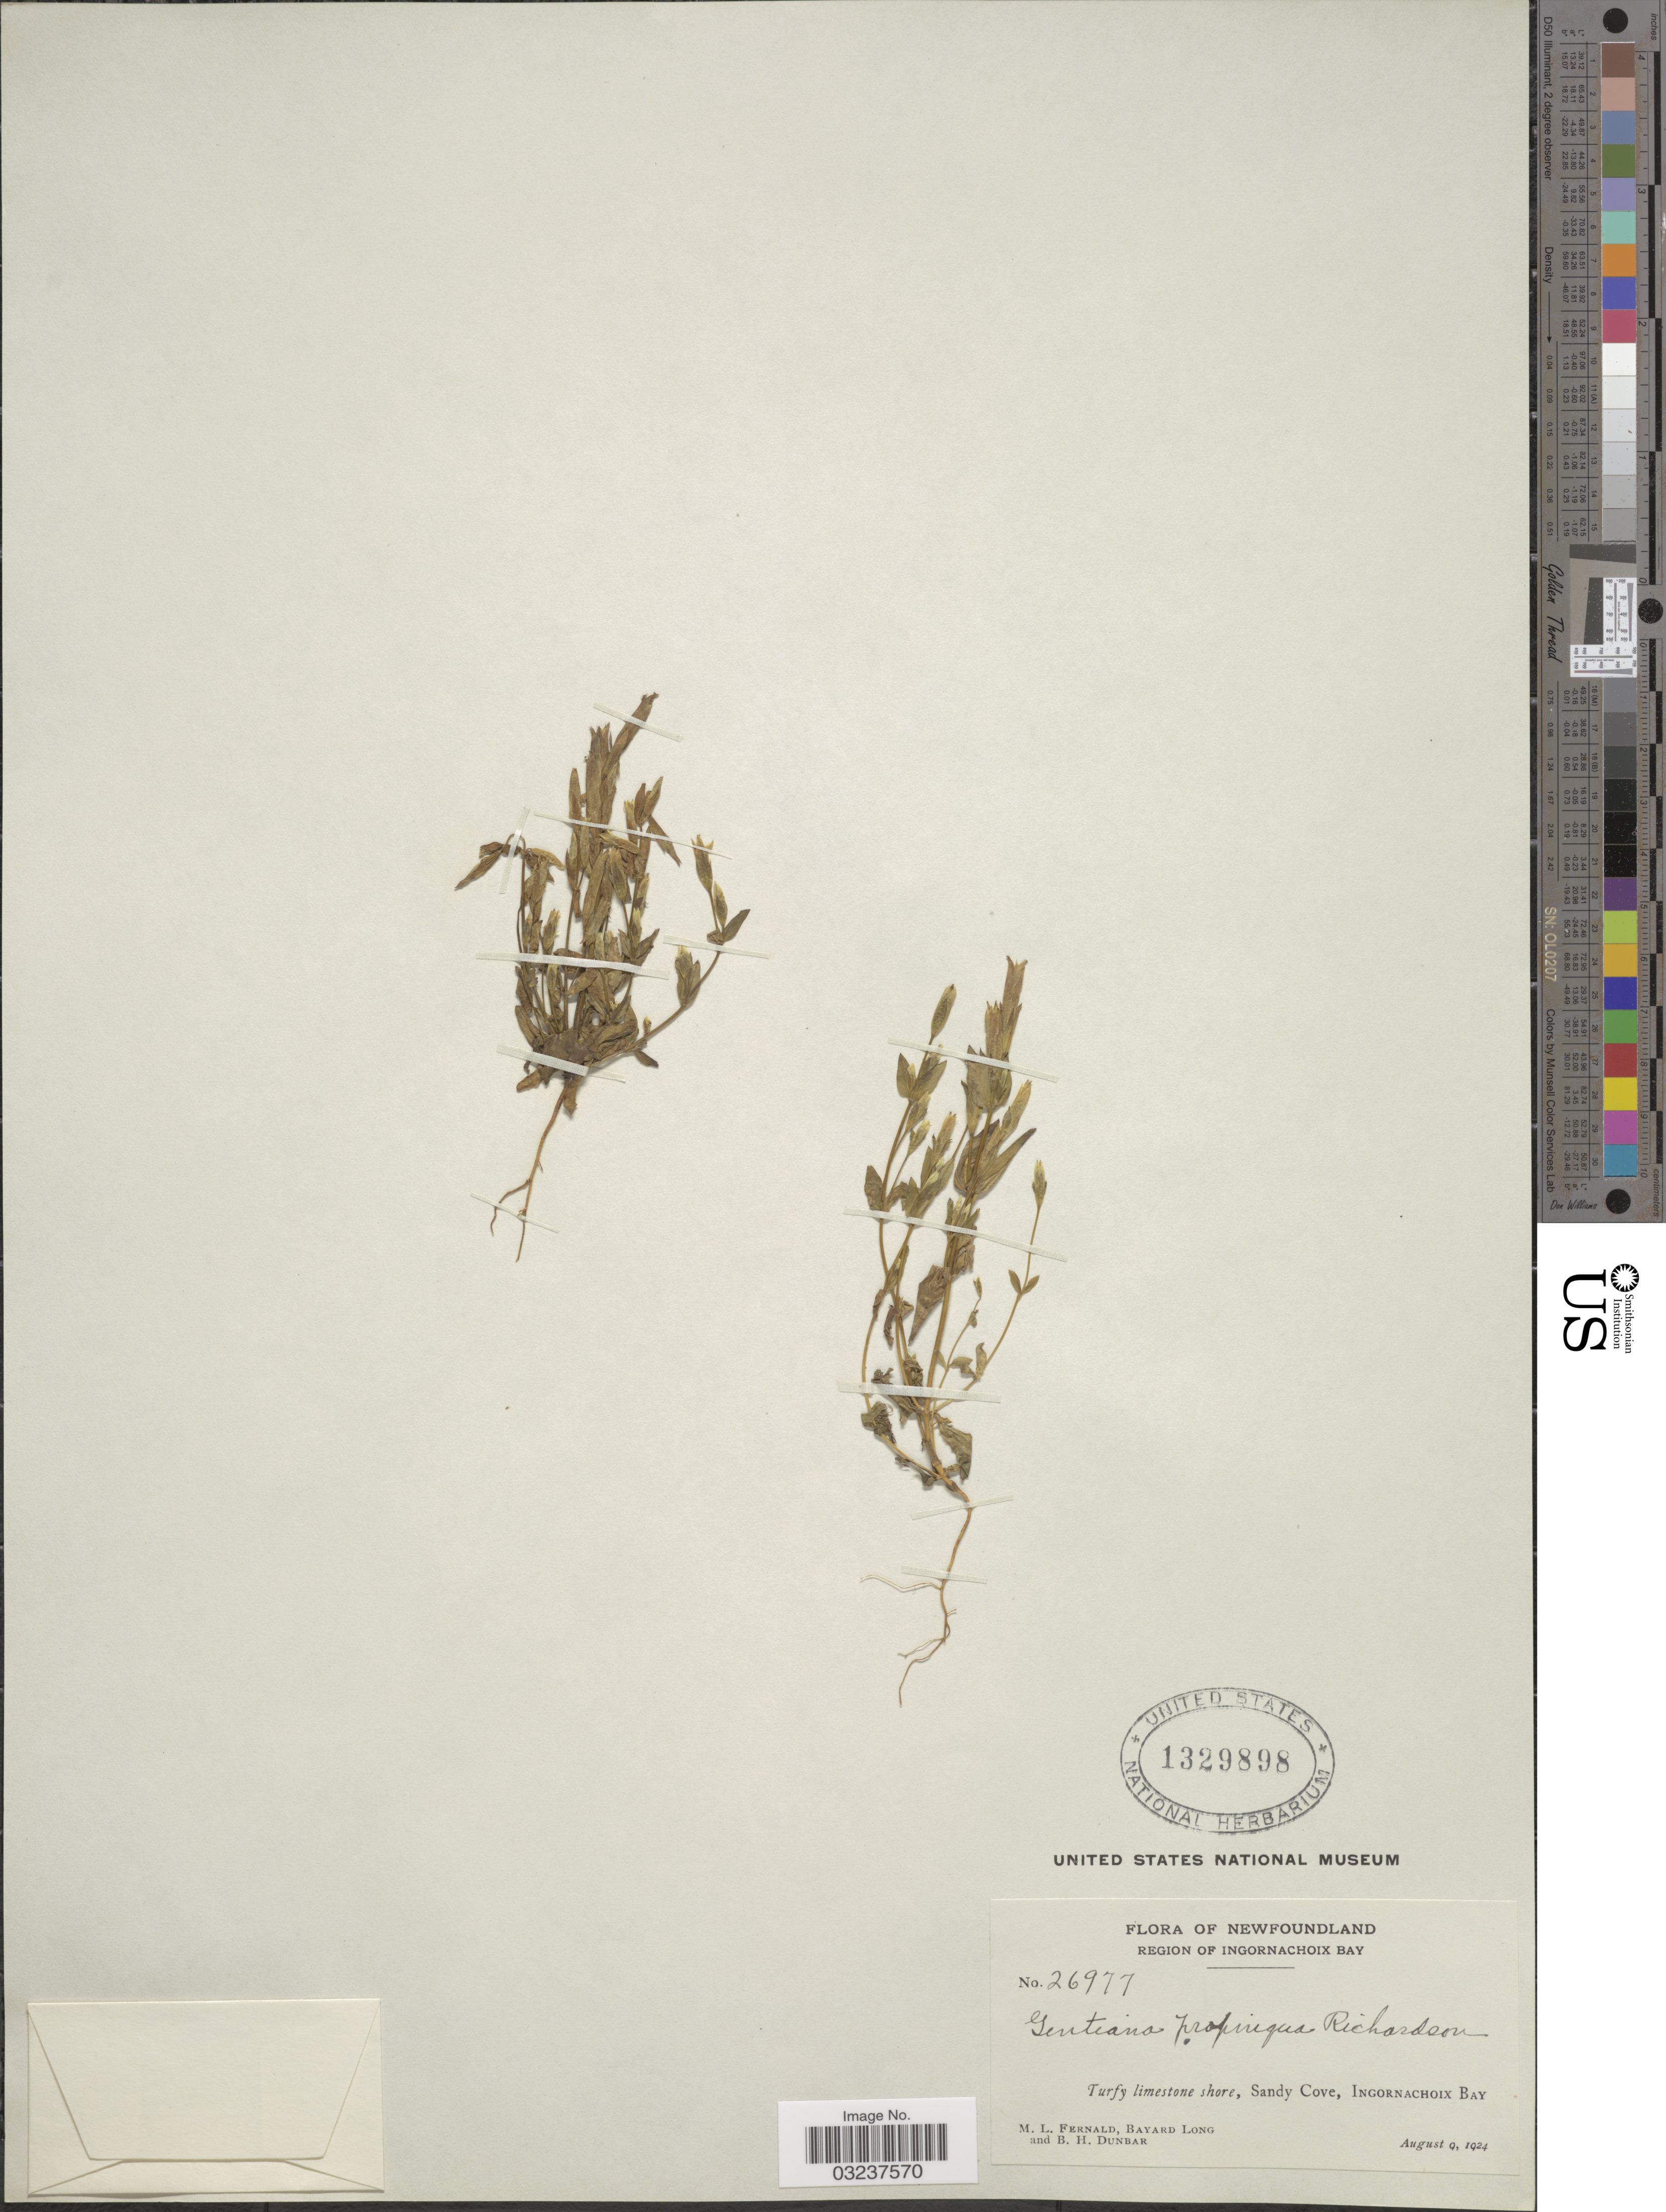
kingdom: Plantae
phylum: Tracheophyta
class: Magnoliopsida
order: Gentianales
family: Gentianaceae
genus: Gentianella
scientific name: Gentianella propinqua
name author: (Richardson) J.M. Gillett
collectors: M. L. Fernald, B. Long & B. Dunbar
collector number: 26977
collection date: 1924-08-09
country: Canada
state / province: Newfoundland and Labrador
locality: Region of Ingornachoix Bay, Turfy limestone shore, Sandy Cove, Ingornachoix Bay.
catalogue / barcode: US 1329898